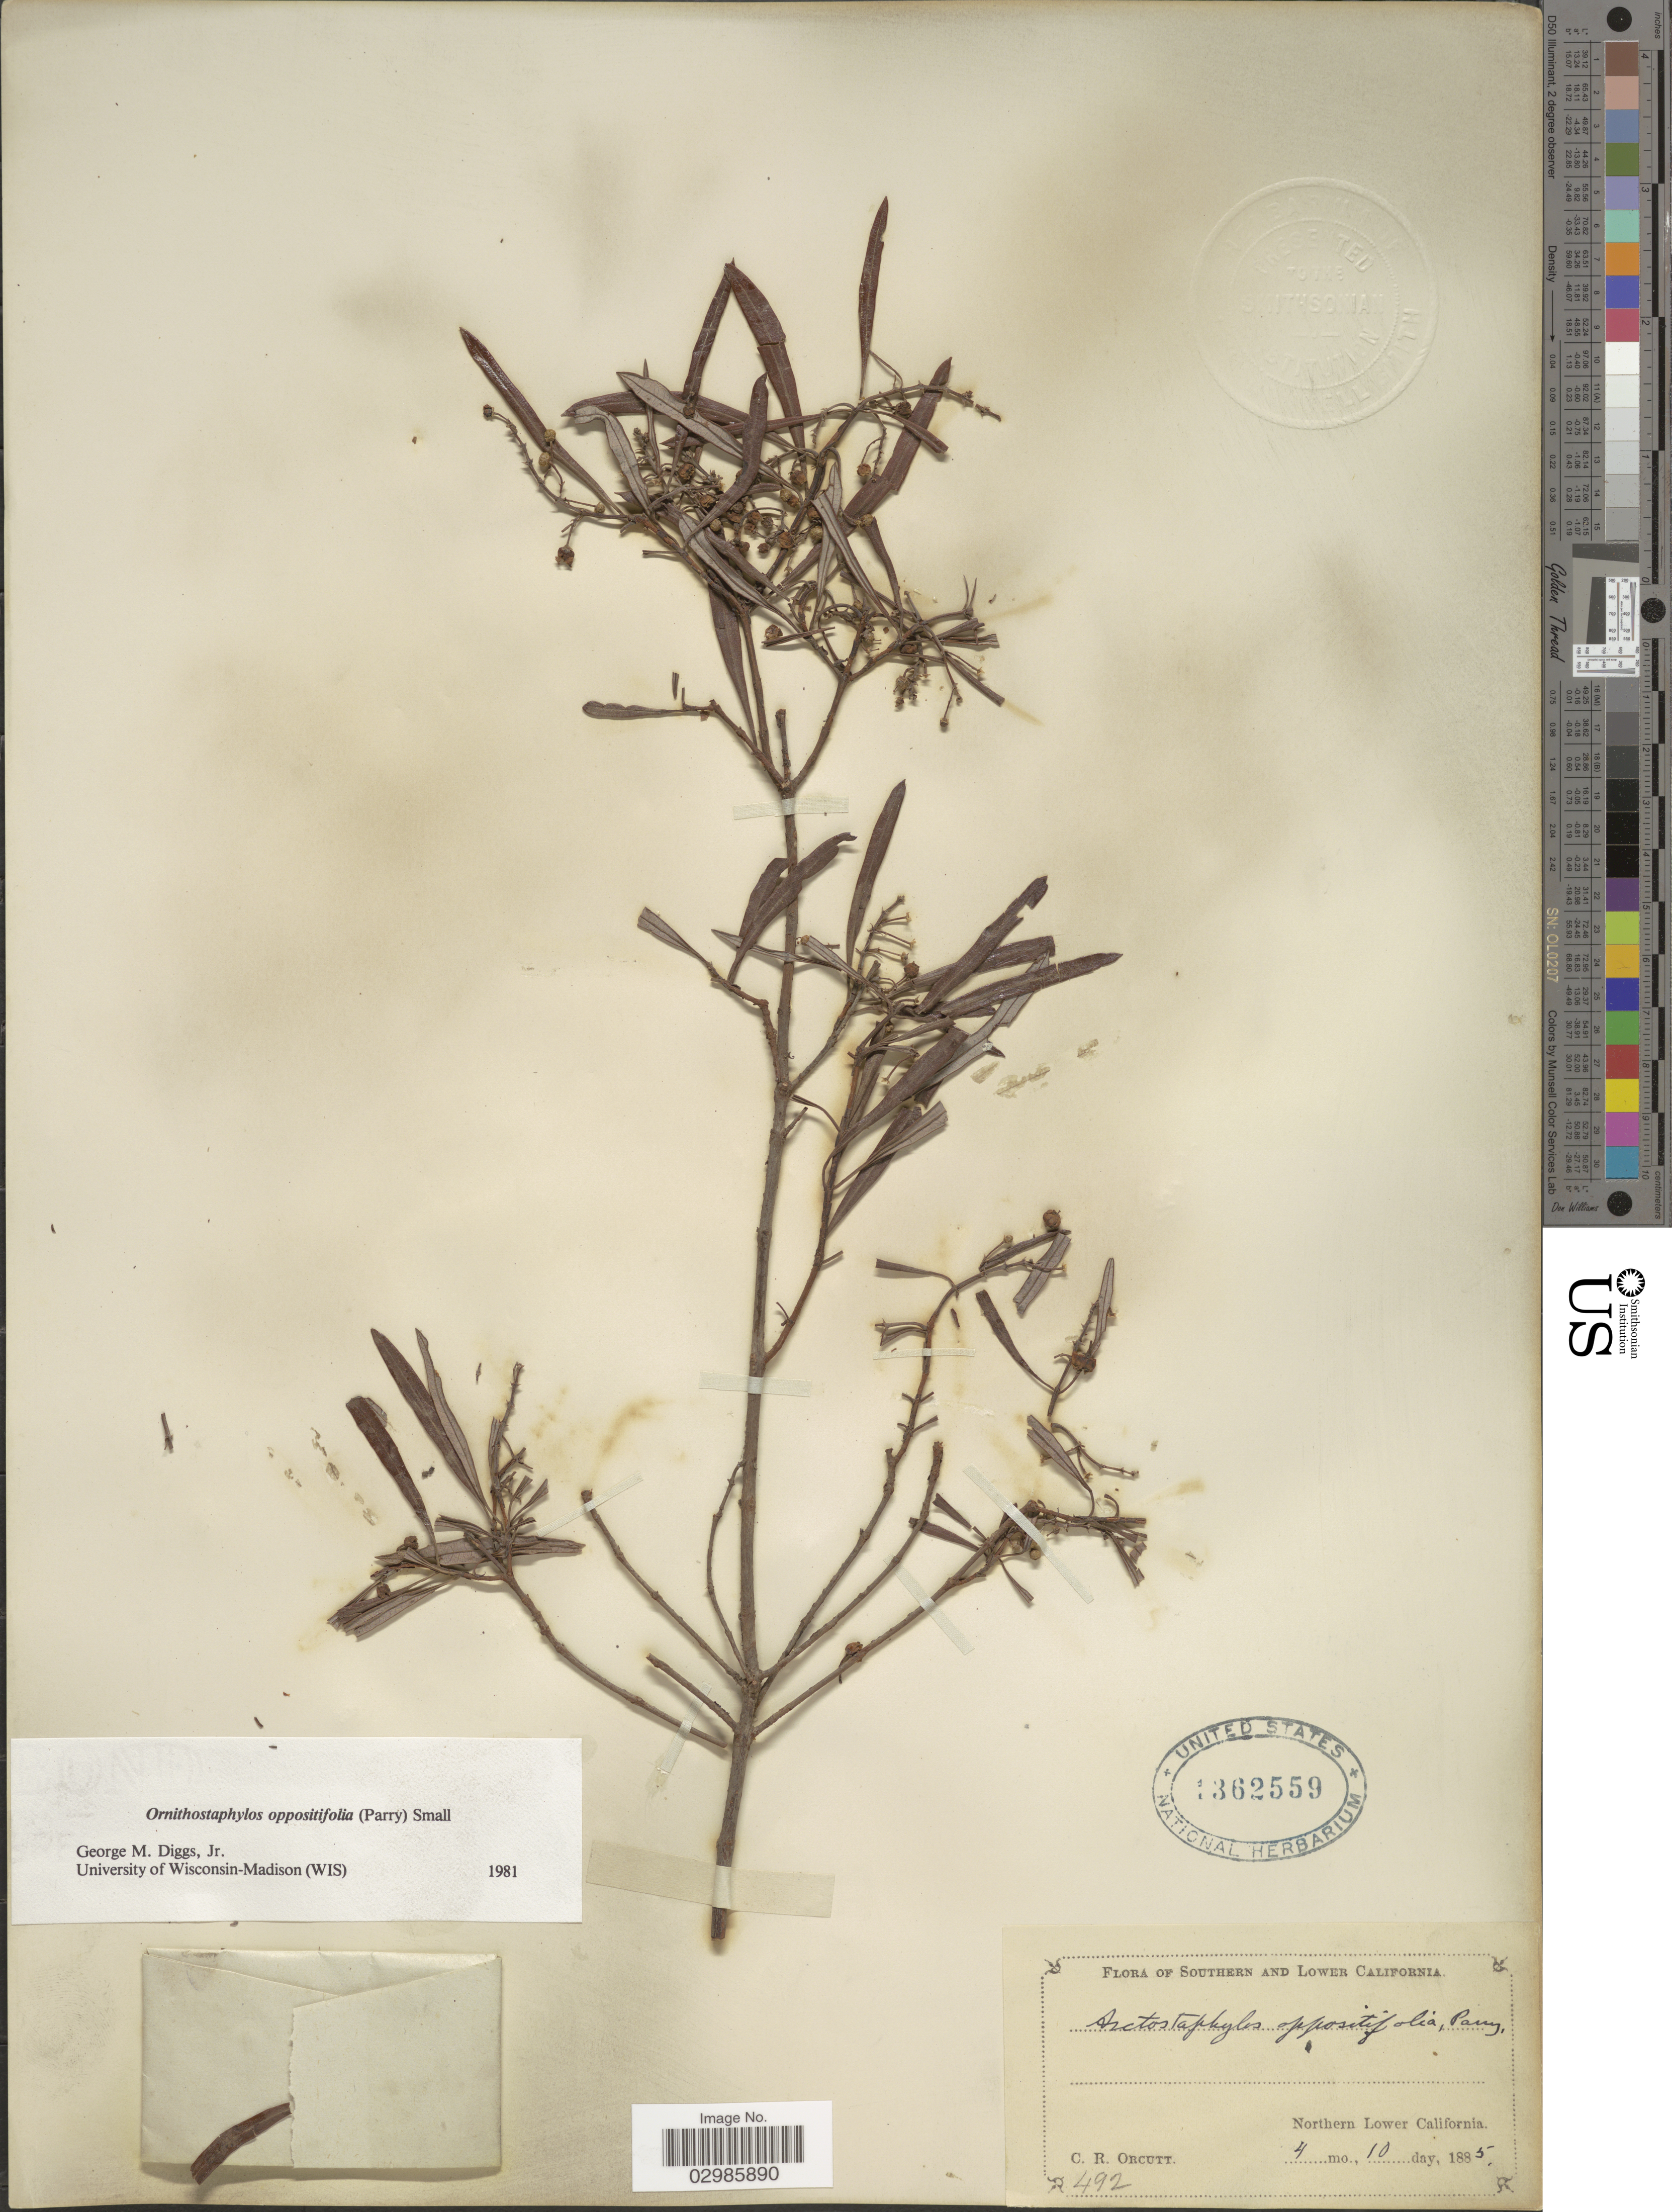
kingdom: Plantae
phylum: Tracheophyta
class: Magnoliopsida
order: Ericales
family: Ericaceae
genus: Ornithostaphylos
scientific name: Ornithostaphylos oppositifolia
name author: (Parry) Small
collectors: C. R. Orcutt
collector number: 492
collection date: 1885-04-10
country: Mexico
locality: Northern Lower California.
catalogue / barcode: US 1362559